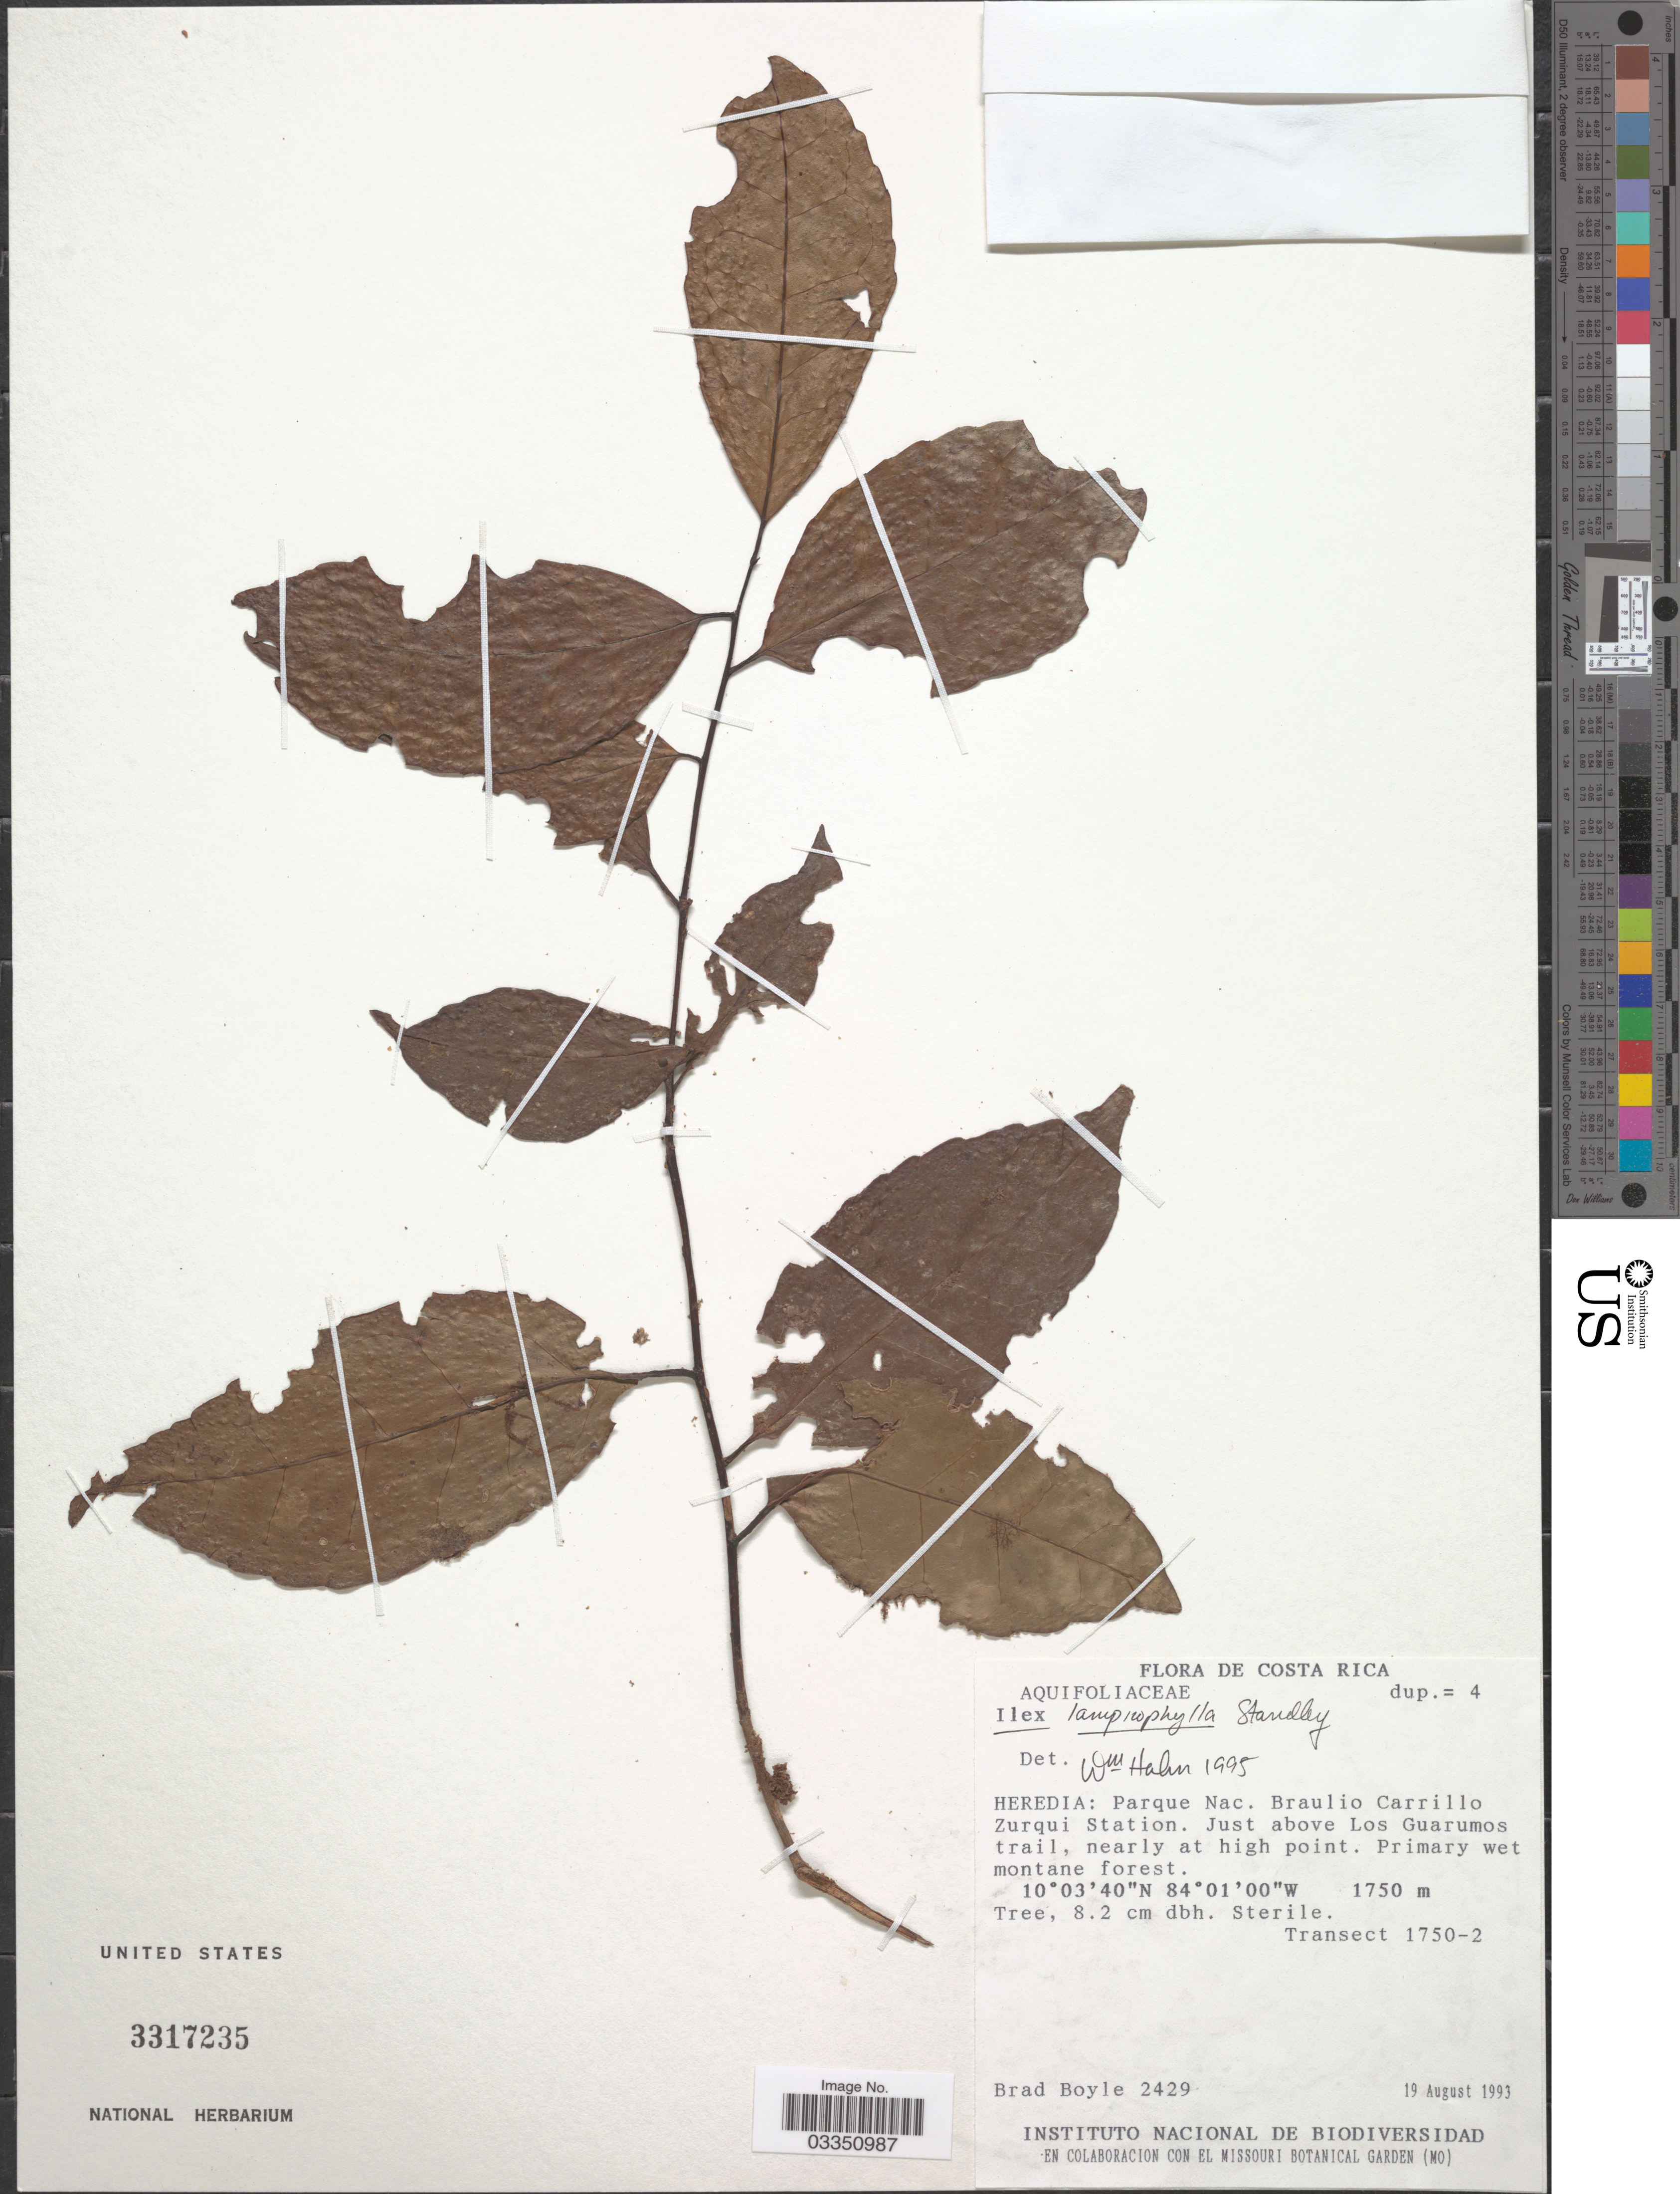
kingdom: Plantae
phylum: Tracheophyta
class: Magnoliopsida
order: Aquifoliales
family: Aquifoliaceae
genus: Ilex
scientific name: Ilex lamprophylla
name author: Standl.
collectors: B. Boyle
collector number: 2429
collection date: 1993-08-19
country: Costa Rica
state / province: Heredia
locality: Parque Nac. Braulio Carrillo Zurqui Station. Just above Los Guarumos trail, nearly at high point.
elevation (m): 1750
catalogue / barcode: US 3317235